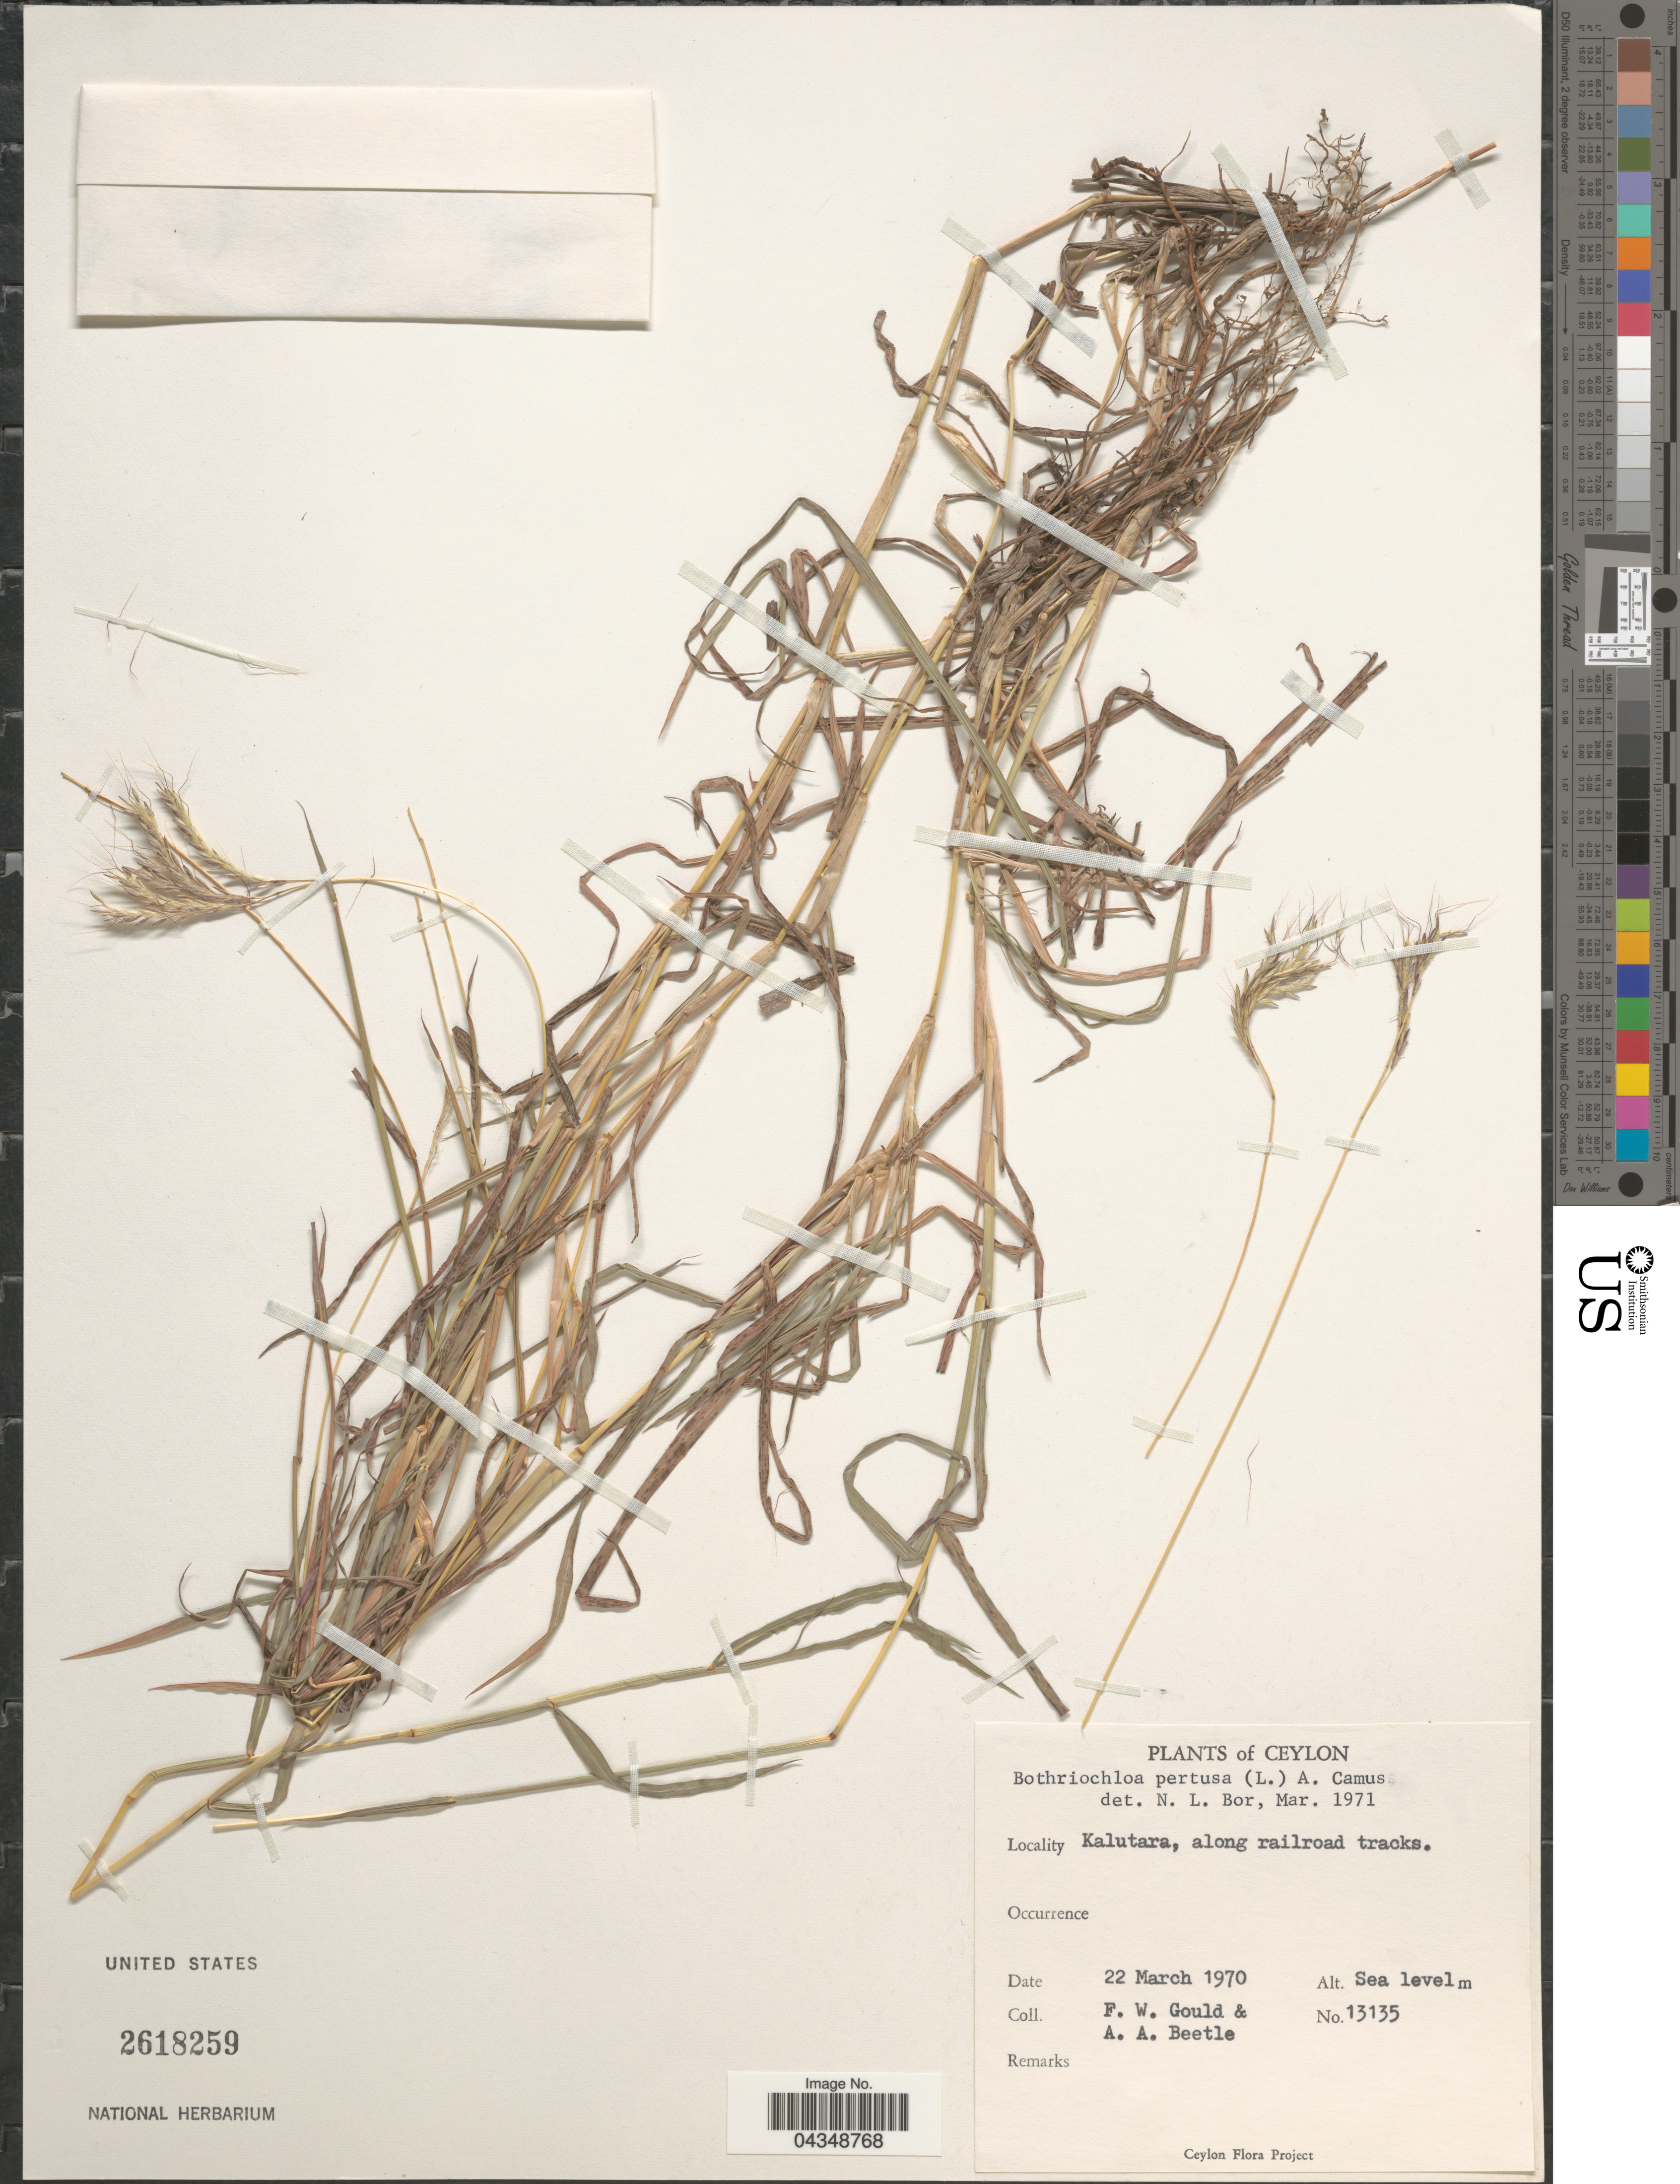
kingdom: Plantae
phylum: Tracheophyta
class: Liliopsida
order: Poales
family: Poaceae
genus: Bothriochloa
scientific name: Bothriochloa pertusa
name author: (L.) A. Camus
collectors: F. W. Gould & A. A. Beetle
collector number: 13135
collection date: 1970-03-22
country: Sri Lanka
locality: Ceylon. Kalutara, along railroad tracks.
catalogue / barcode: US 2618259